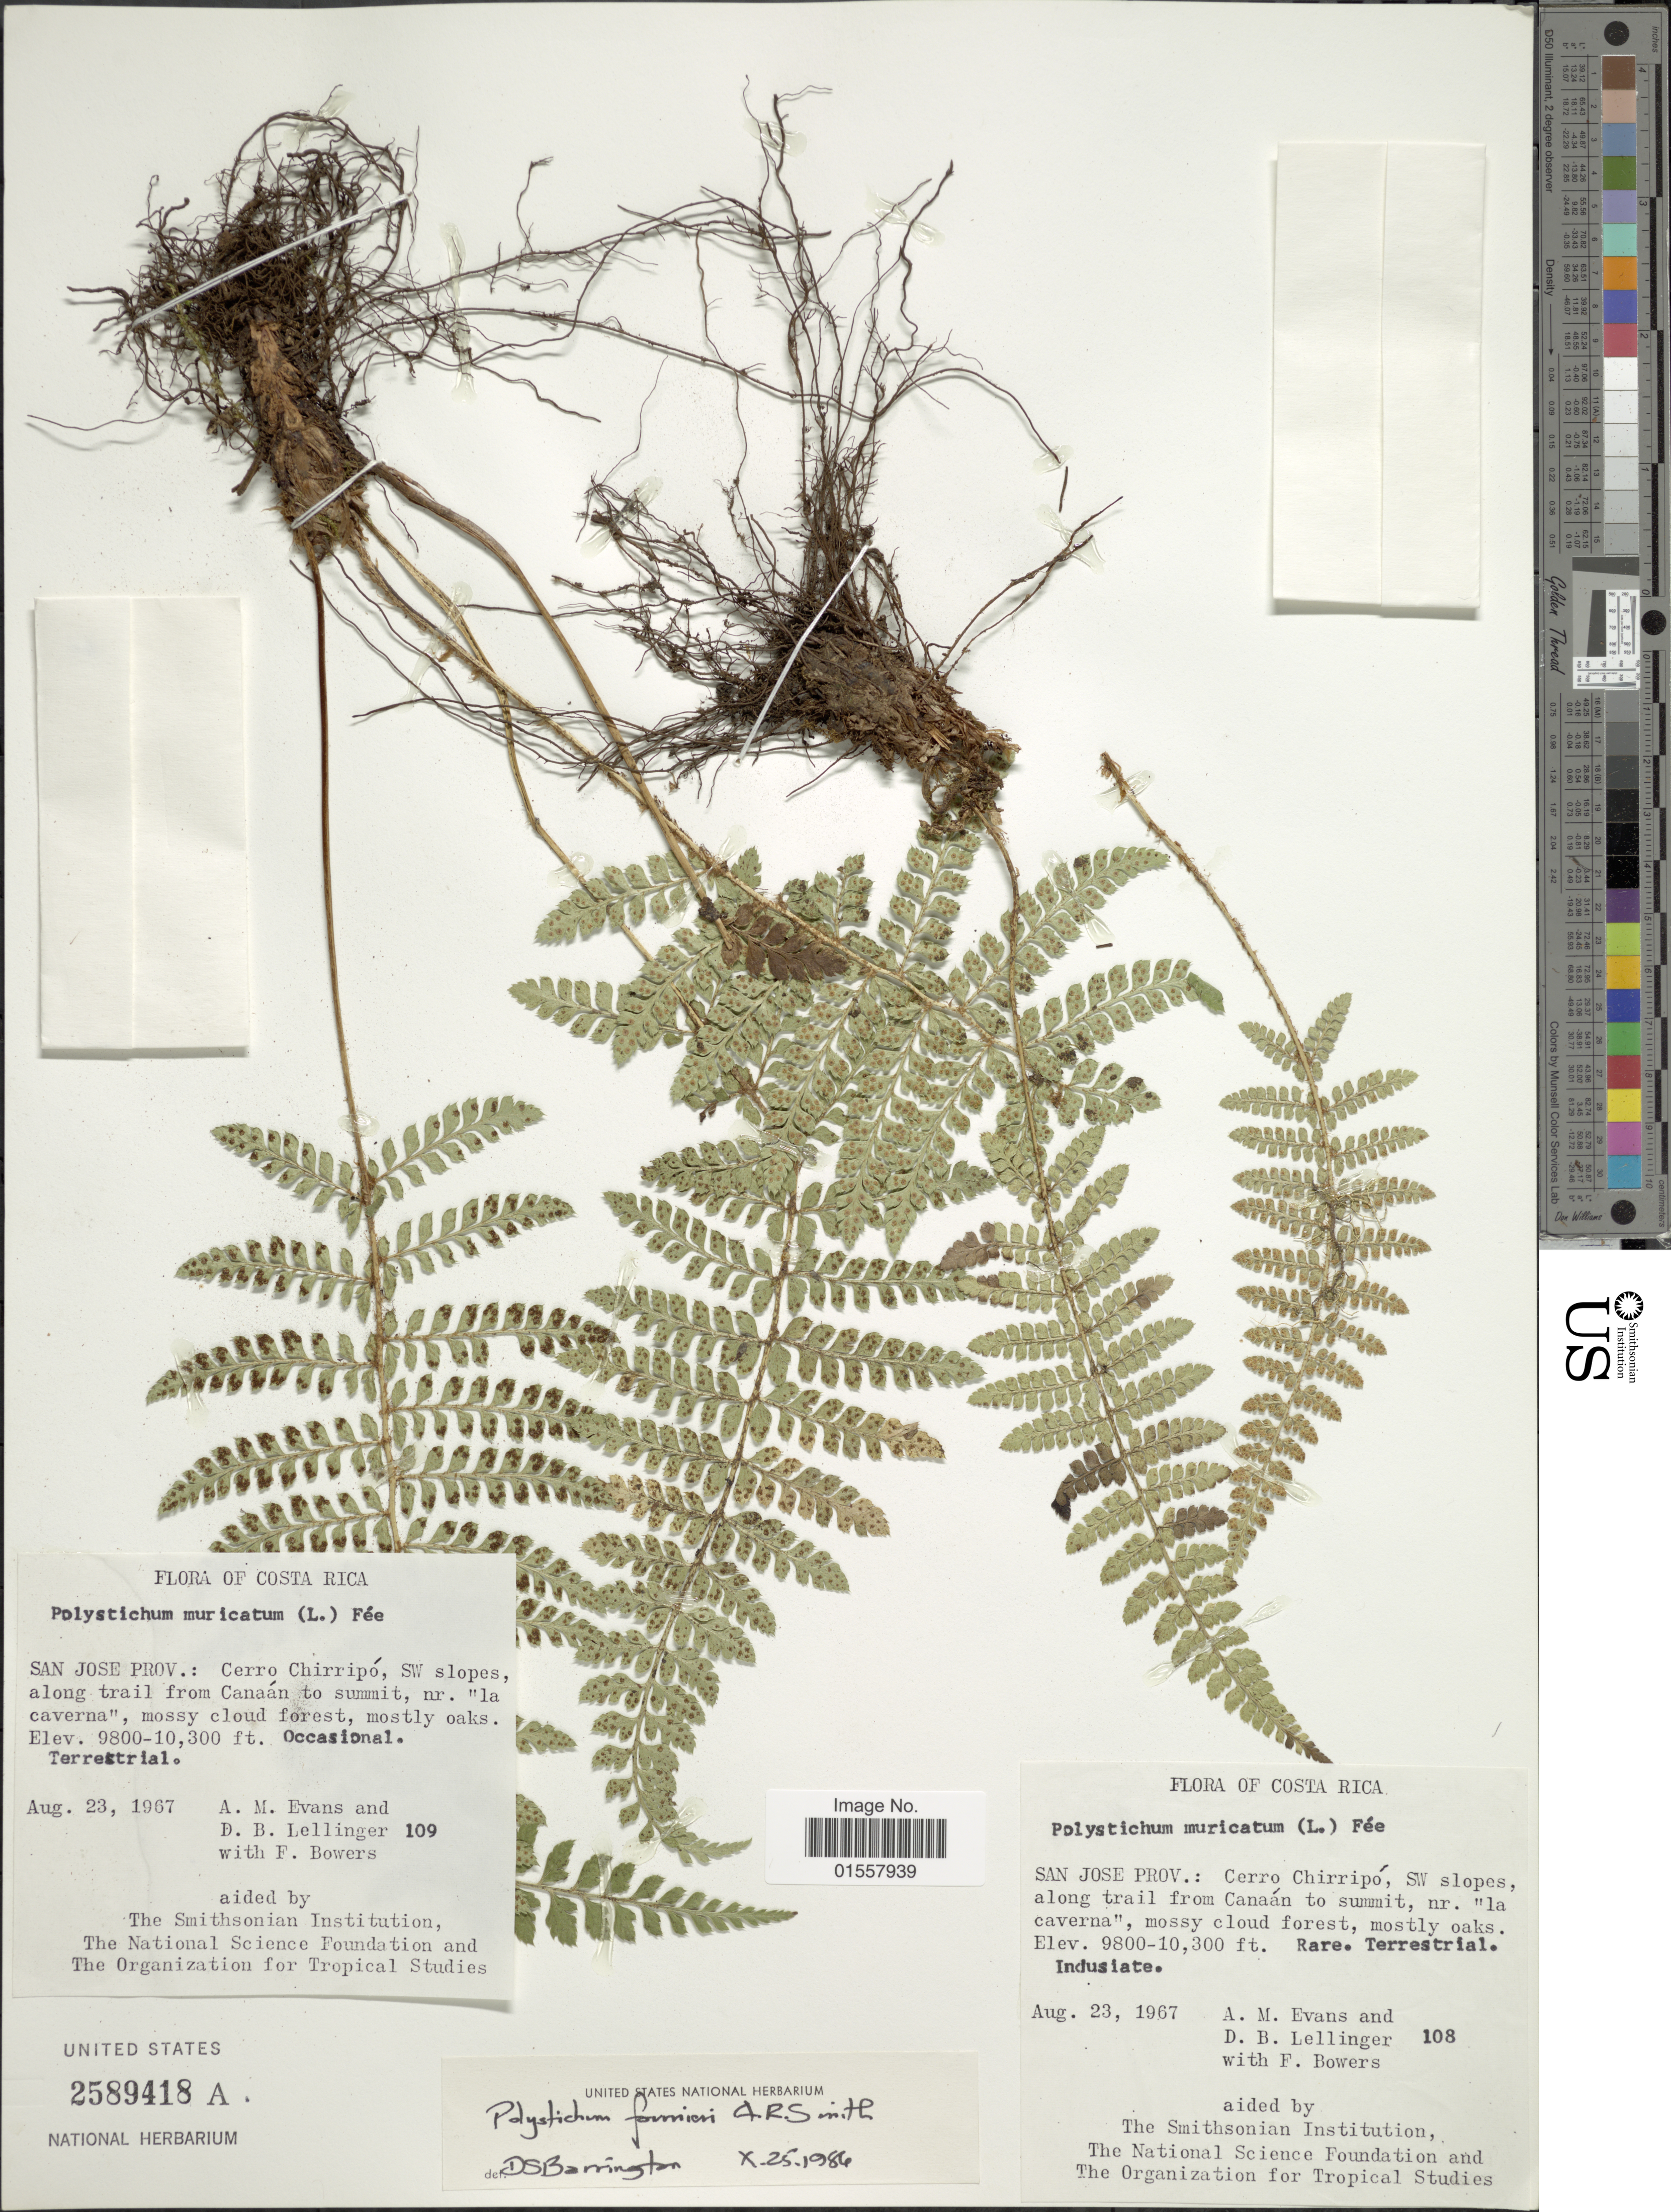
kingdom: Plantae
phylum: Tracheophyta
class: Polypodiopsida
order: Polypodiales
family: Dryopteridaceae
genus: Polystichum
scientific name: Polystichum turrialbae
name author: Christ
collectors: A. M. Evans, D. B. Lellinger & F. Bowers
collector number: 109/108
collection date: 1967-08-23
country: Costa Rica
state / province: San José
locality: San Jose Prov.: Cerro Chirripo, SW slopes along trail from Canaan to summit, nr. la caverna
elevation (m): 2987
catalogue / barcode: US 2589418A